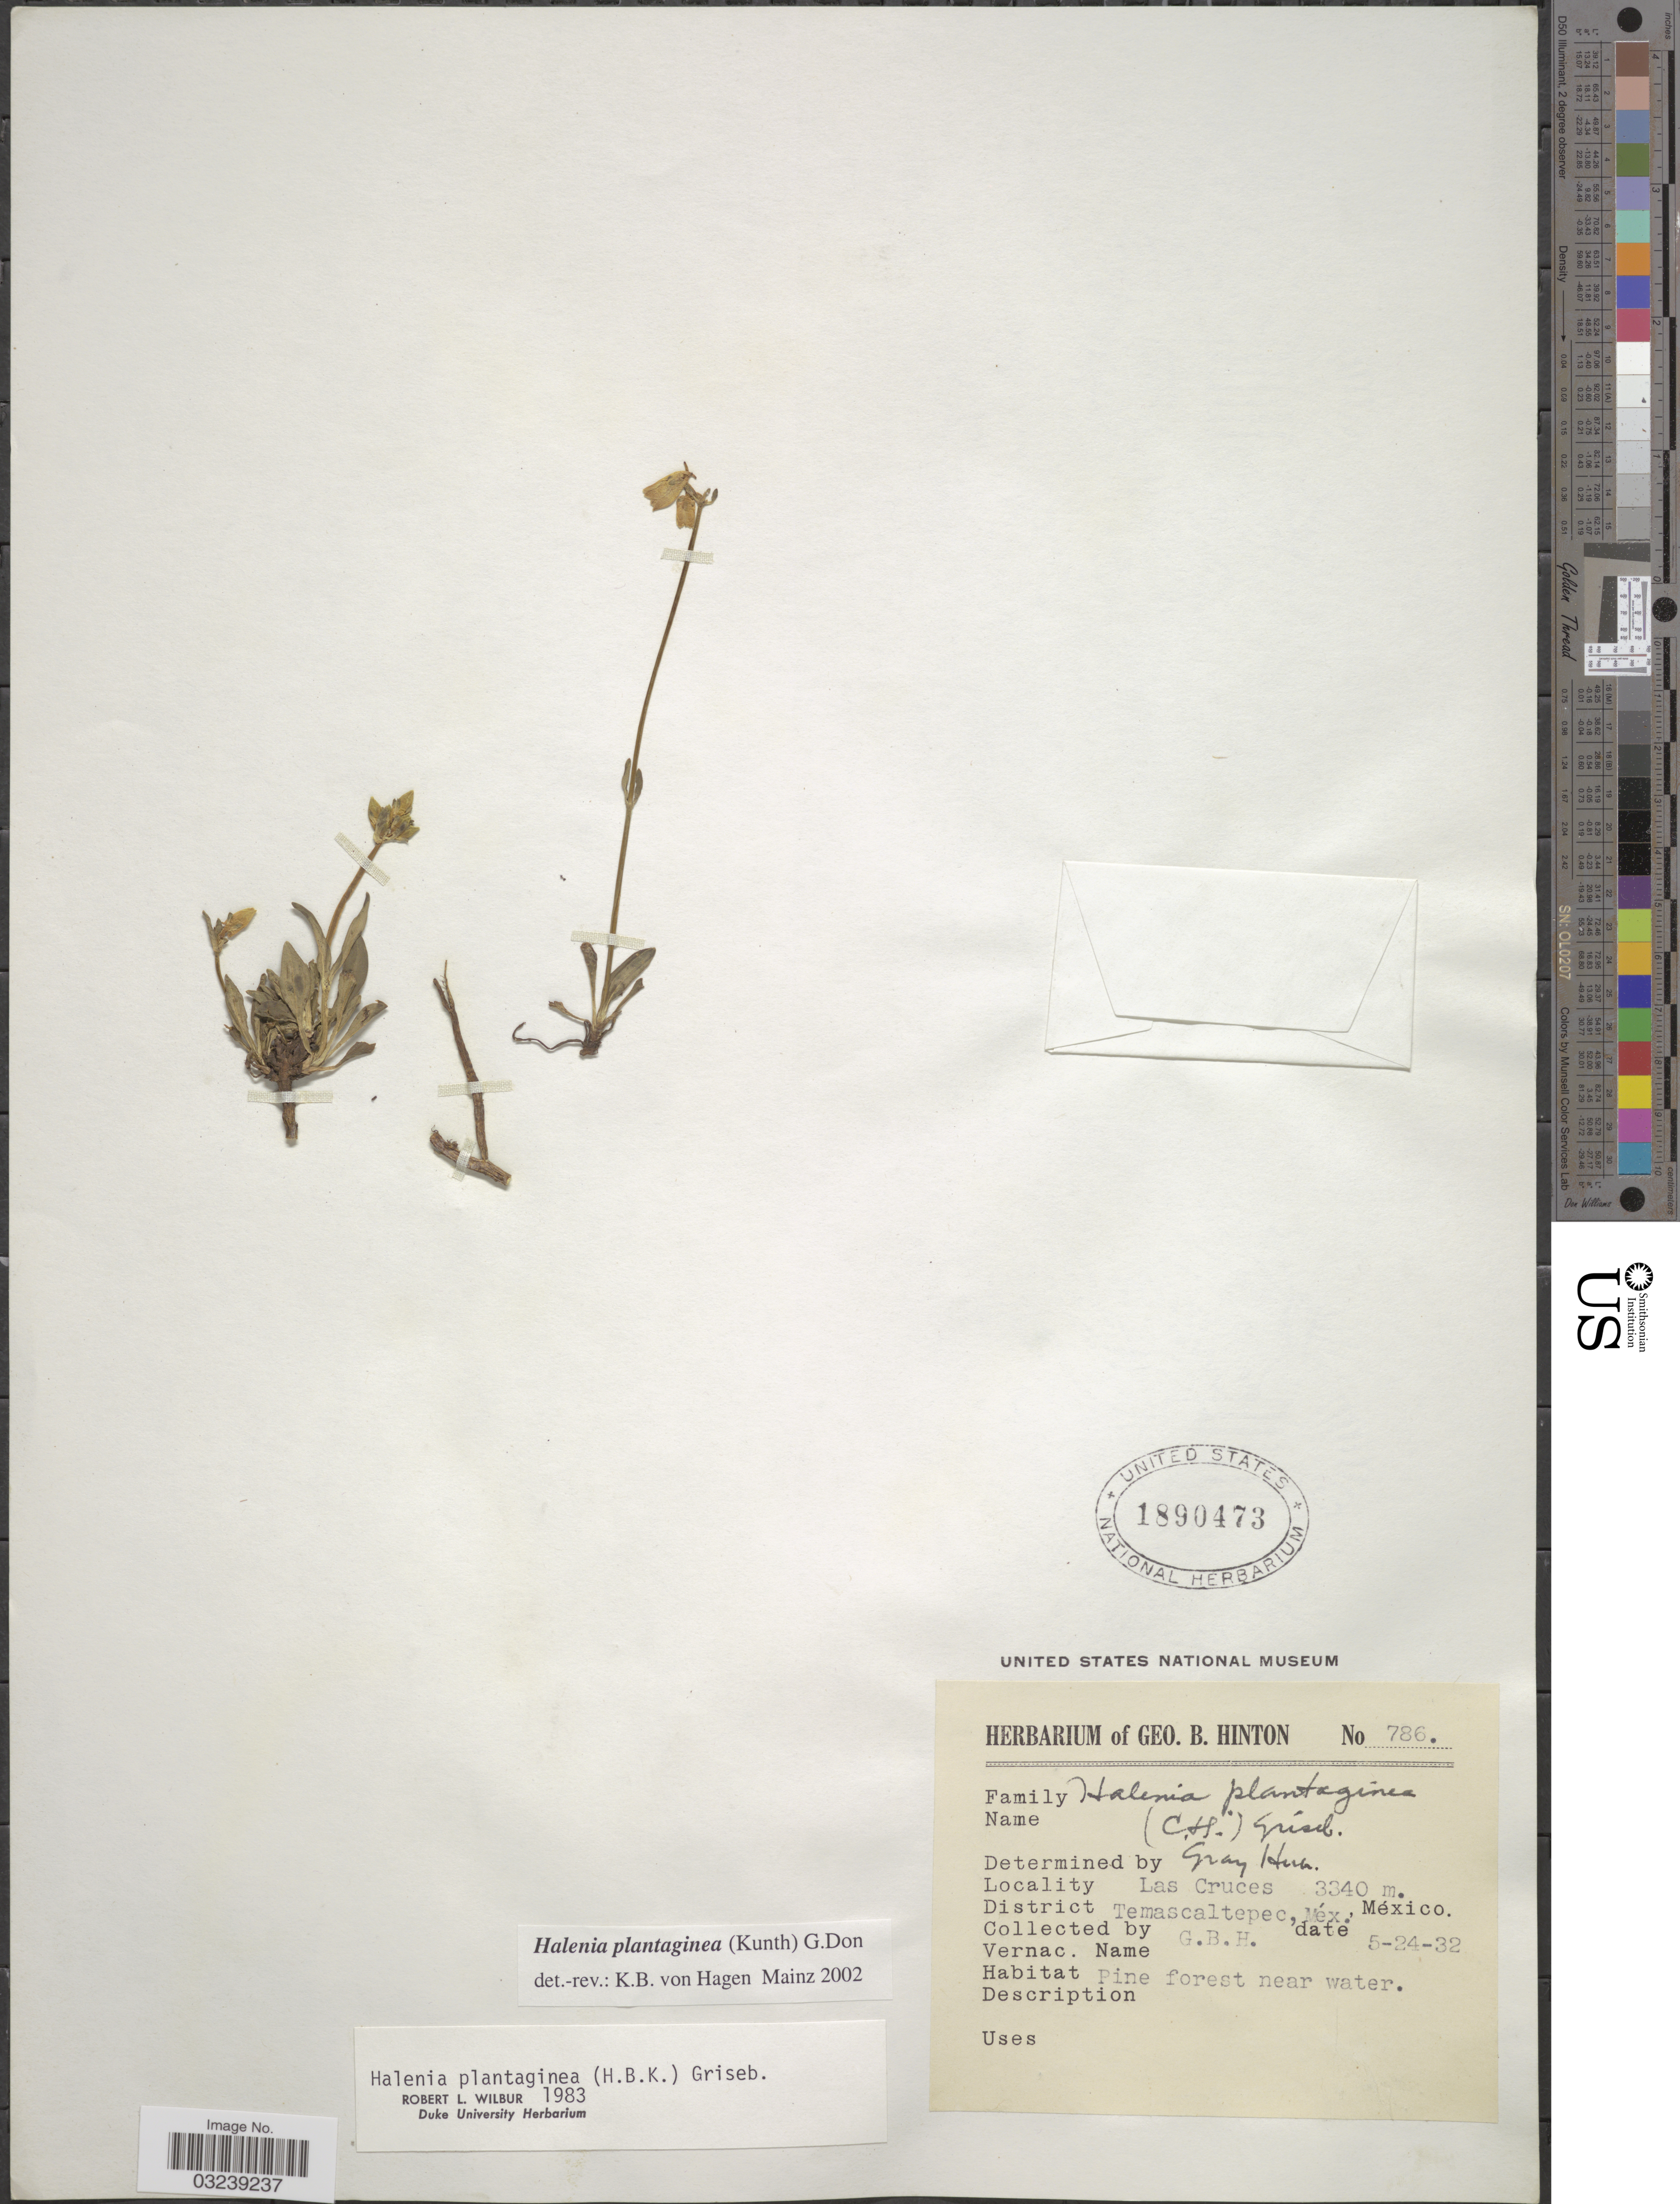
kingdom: Plantae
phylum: Tracheophyta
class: Magnoliopsida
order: Gentianales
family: Gentianaceae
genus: Halenia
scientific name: Halenia plantaginea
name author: (Kunth) G. Don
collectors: G. B. Hinton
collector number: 786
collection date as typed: Transcribed d/m/y: 24/5/32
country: Mexico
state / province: México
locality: Las Cruces. District Temascaltepec.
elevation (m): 3340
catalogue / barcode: US 1890473